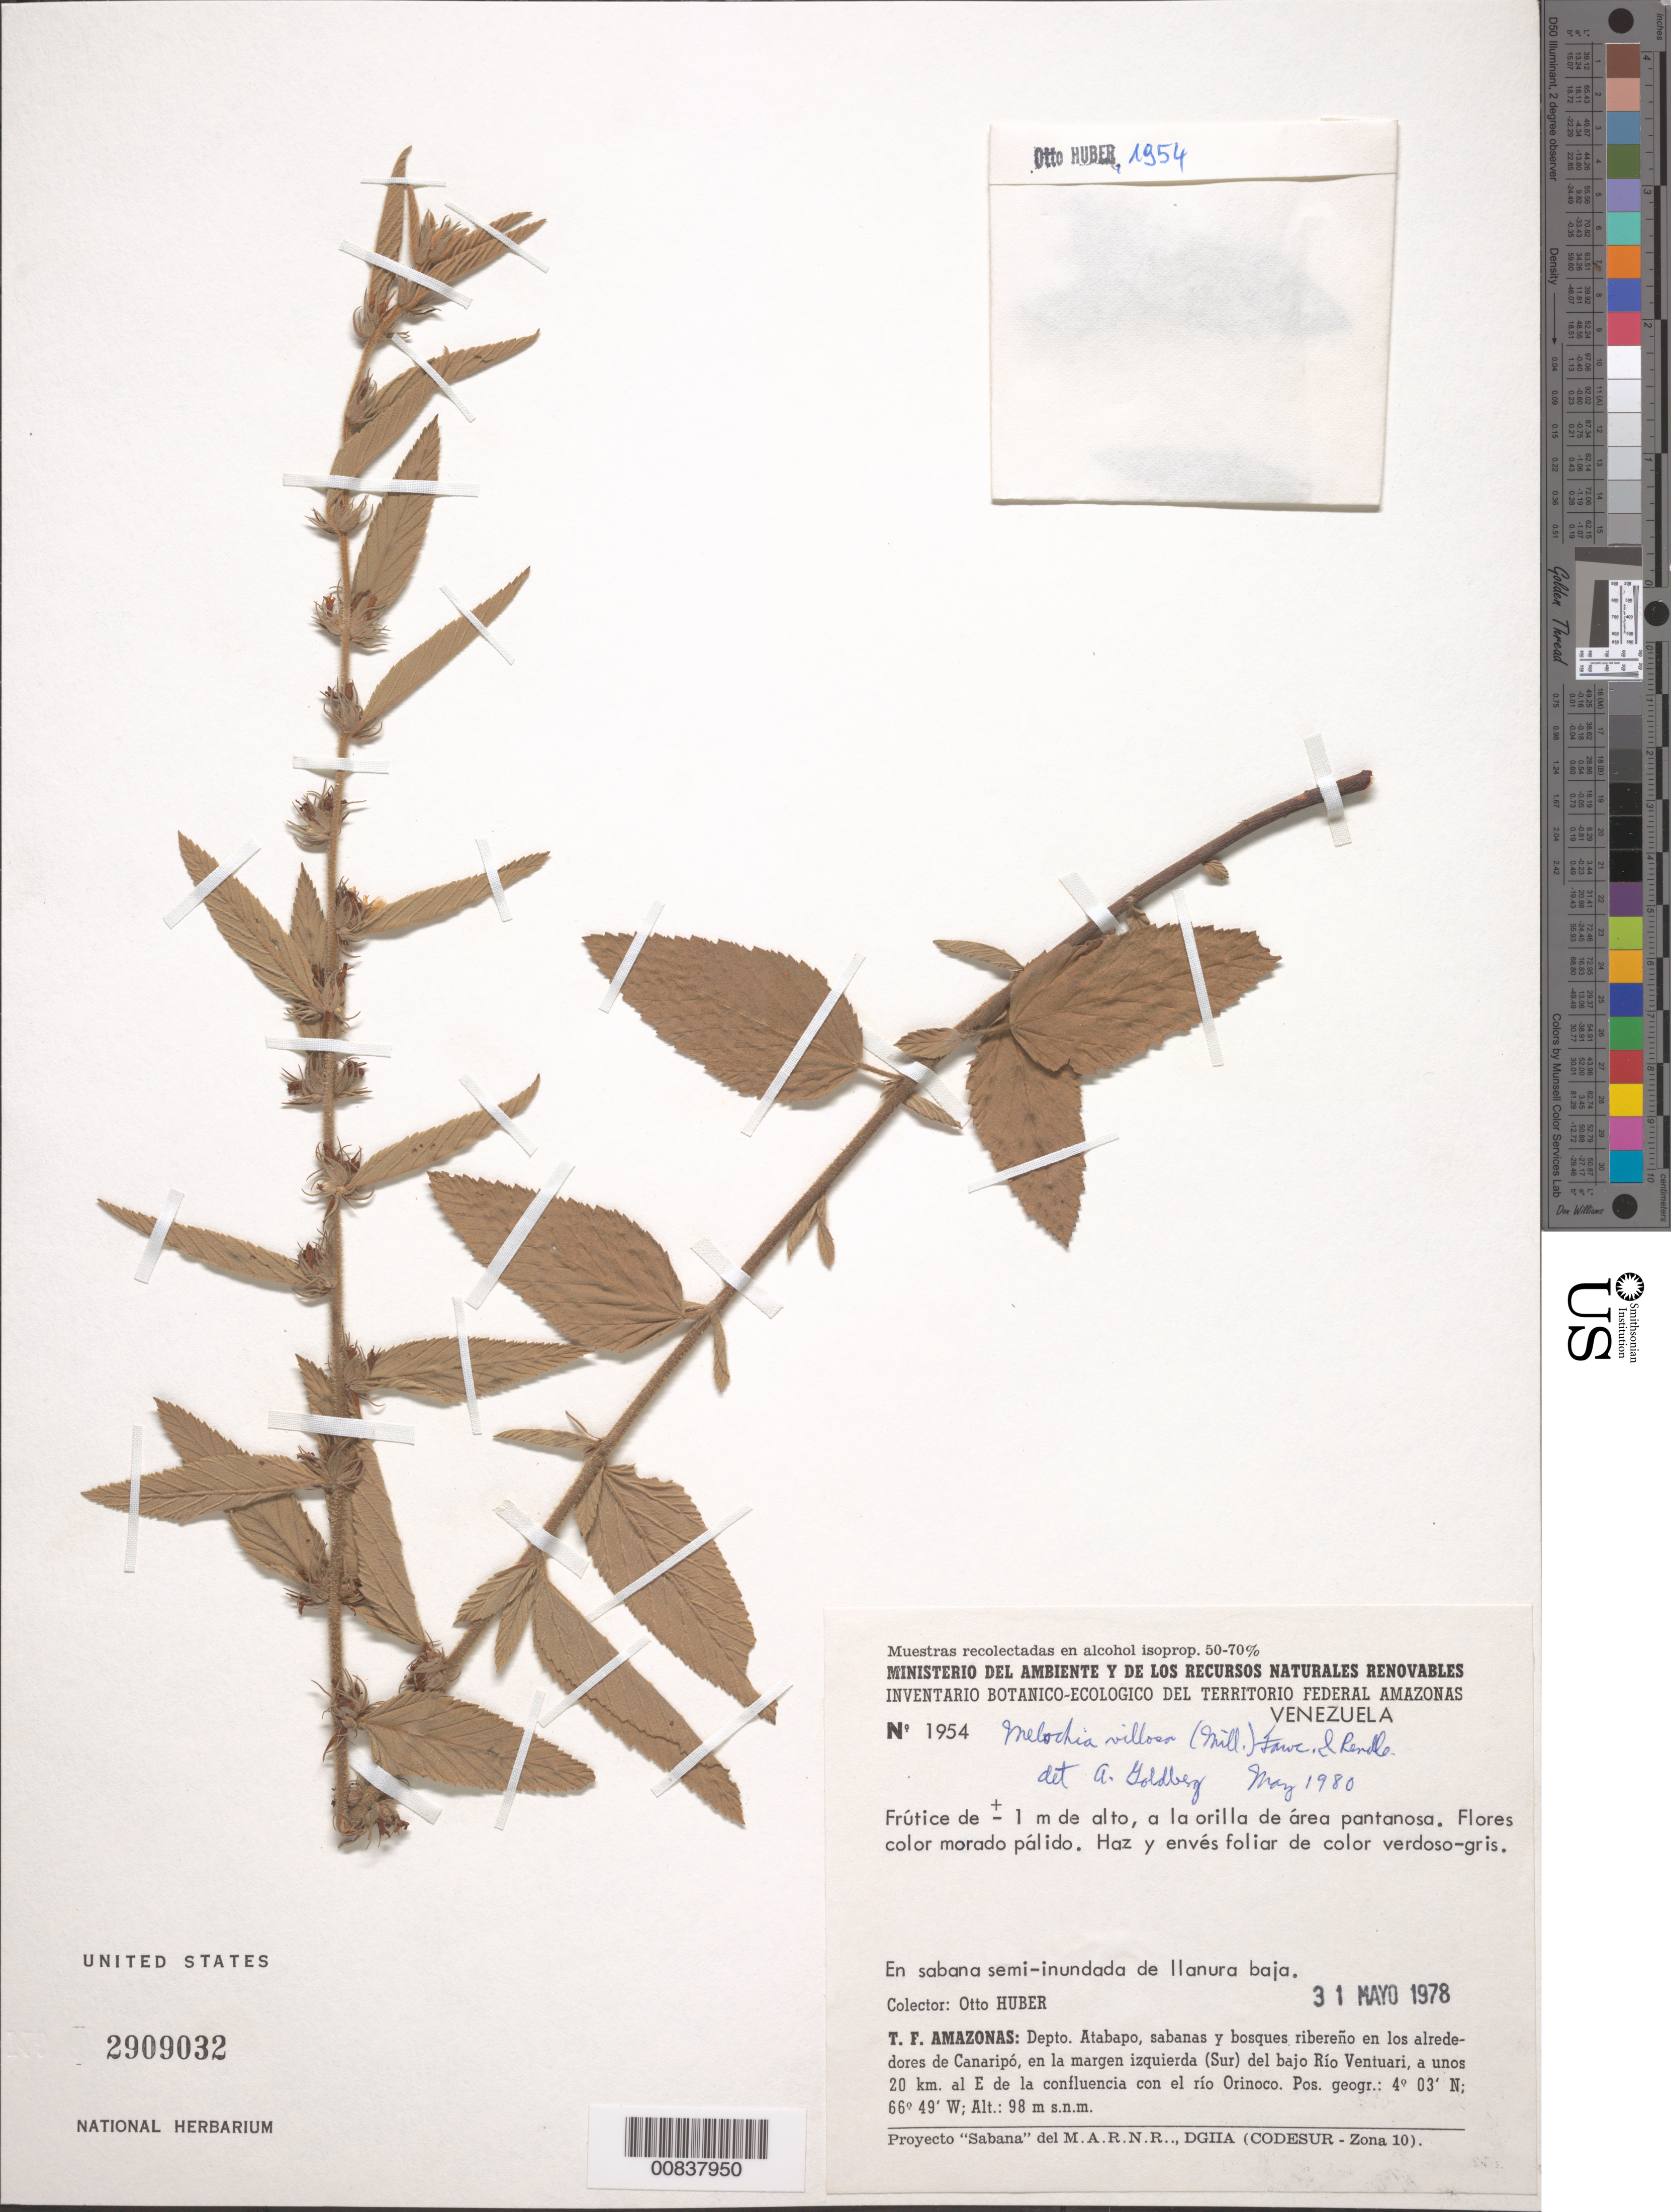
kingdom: Plantae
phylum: Tracheophyta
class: Magnoliopsida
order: Malvales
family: Malvaceae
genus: Melochia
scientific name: Melochia spicata var. spicata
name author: (L.) Fryxell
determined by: Dorr, L. J., (BOT), Smithsonian Institution - National Museum of Natural History (UNITED STATES)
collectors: O. Huber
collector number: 1954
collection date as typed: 31-May-78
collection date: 1978-05-31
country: Venezuela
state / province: Amazonas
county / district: Atabapo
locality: Canaripó, S del Bajo Río Ventuari, 20 km E de la confluencia con el Río Orinoco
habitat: Sabanas y bosques ribereno; en sabana semi-inundada de llanura baja; a la orilla de area pantanosa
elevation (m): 98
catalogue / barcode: US 2909032